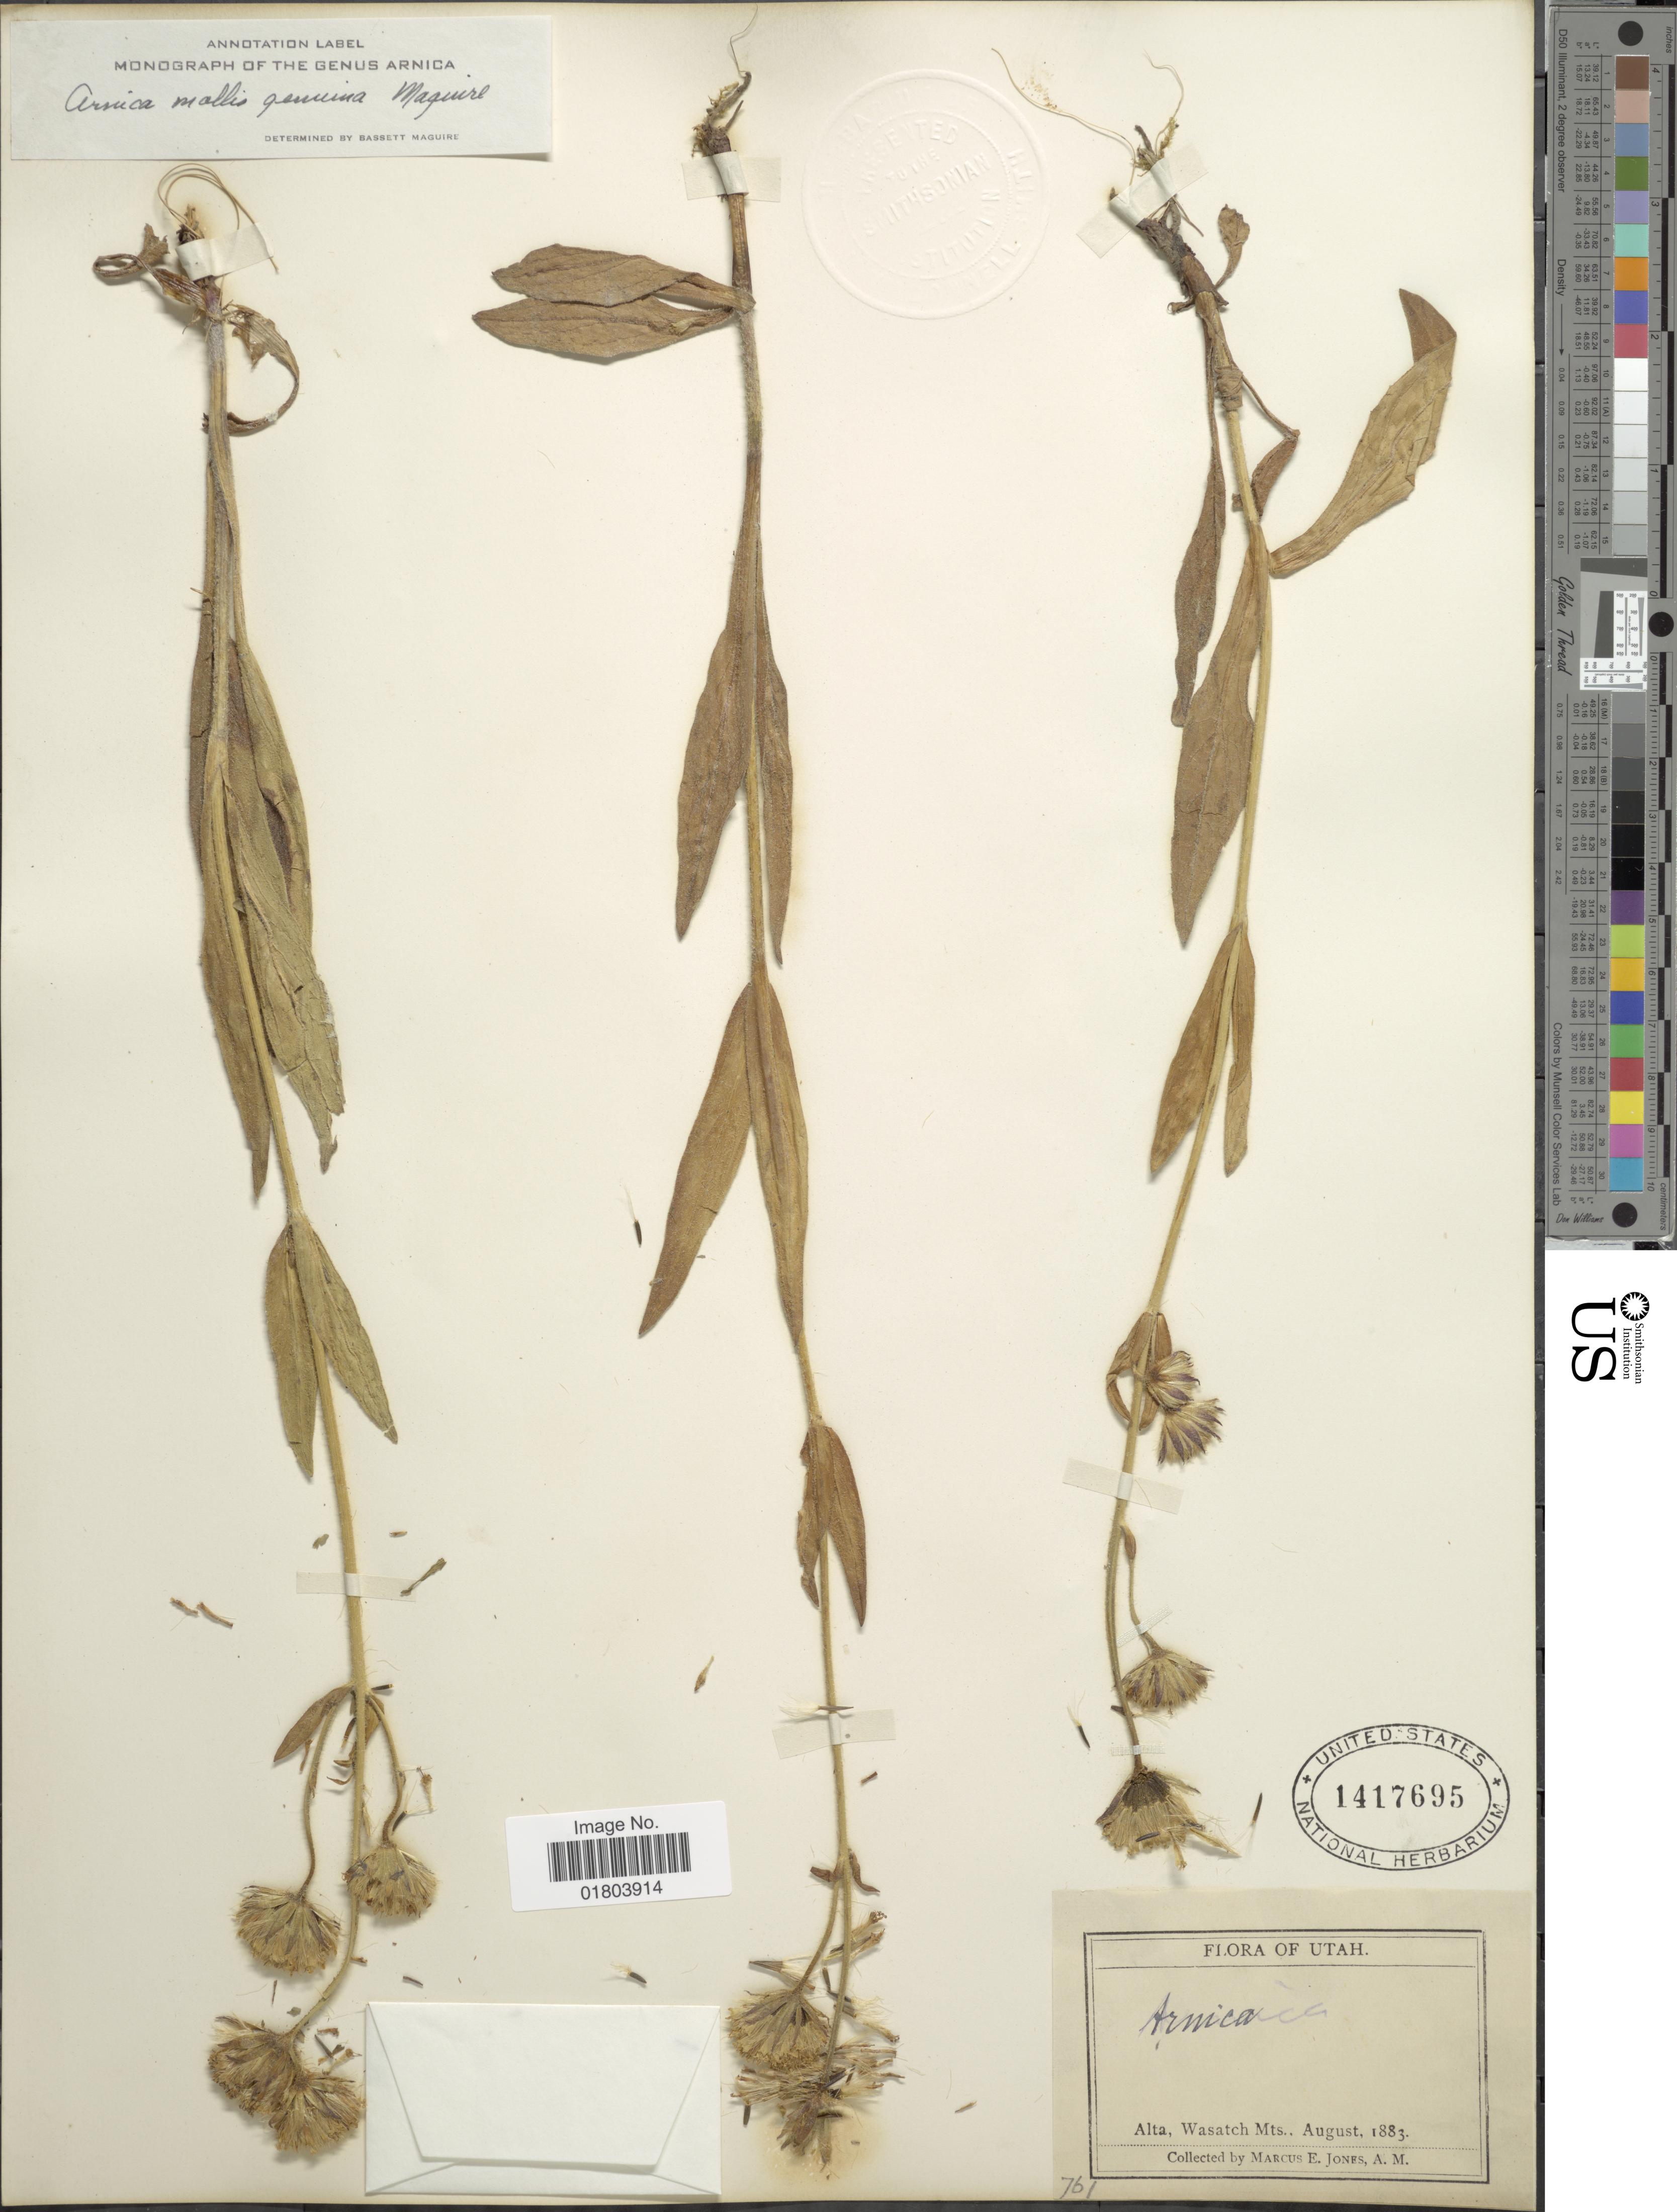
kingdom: Plantae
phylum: Tracheophyta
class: Magnoliopsida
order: Asterales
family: Asteraceae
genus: Arnica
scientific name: Arnica mollis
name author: Hook.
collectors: M. E. Jones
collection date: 1883-08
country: United States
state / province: Utah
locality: Alta, Wasatch Mts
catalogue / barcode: US 1417695